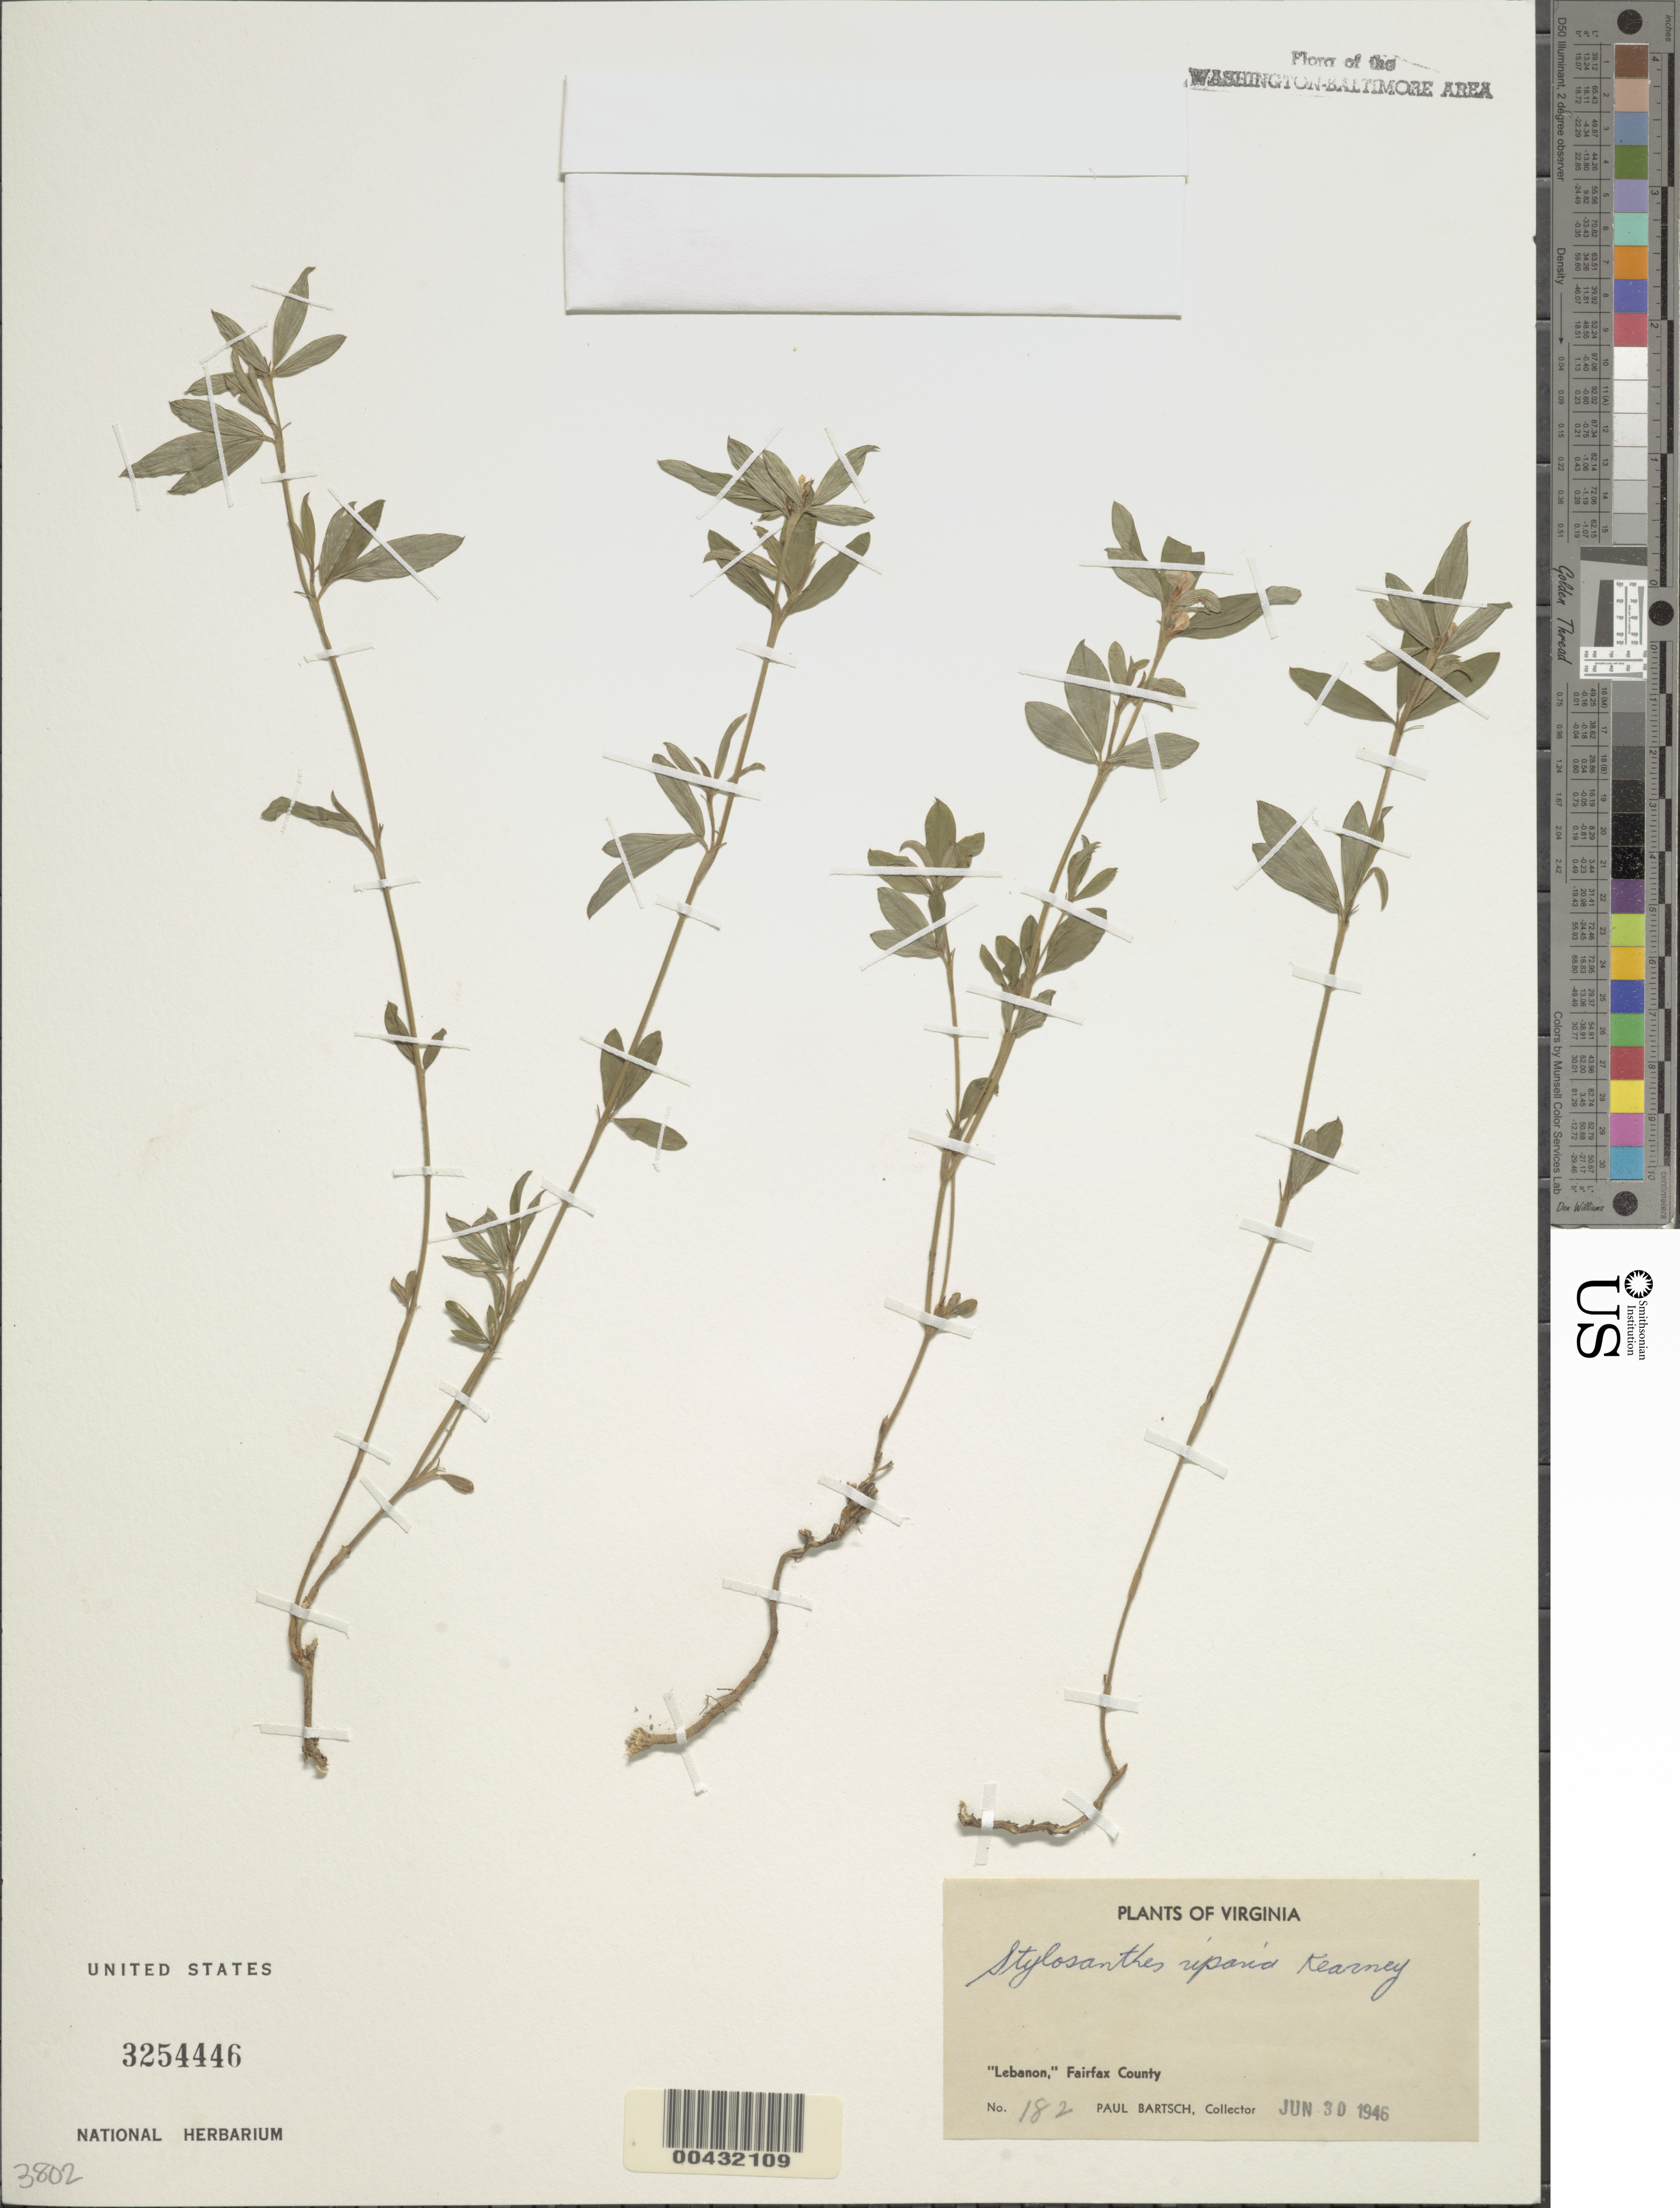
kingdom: Plantae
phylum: Tracheophyta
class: Magnoliopsida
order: Fabales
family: Fabaceae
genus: Stylosanthes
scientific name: Stylosanthes biflora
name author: (L.) Britton et al.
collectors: P. Bartsch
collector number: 182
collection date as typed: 30 Jun 1946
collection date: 1946-06-30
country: United States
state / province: Virginia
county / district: Fairfax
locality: Lebanon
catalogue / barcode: US 3254446